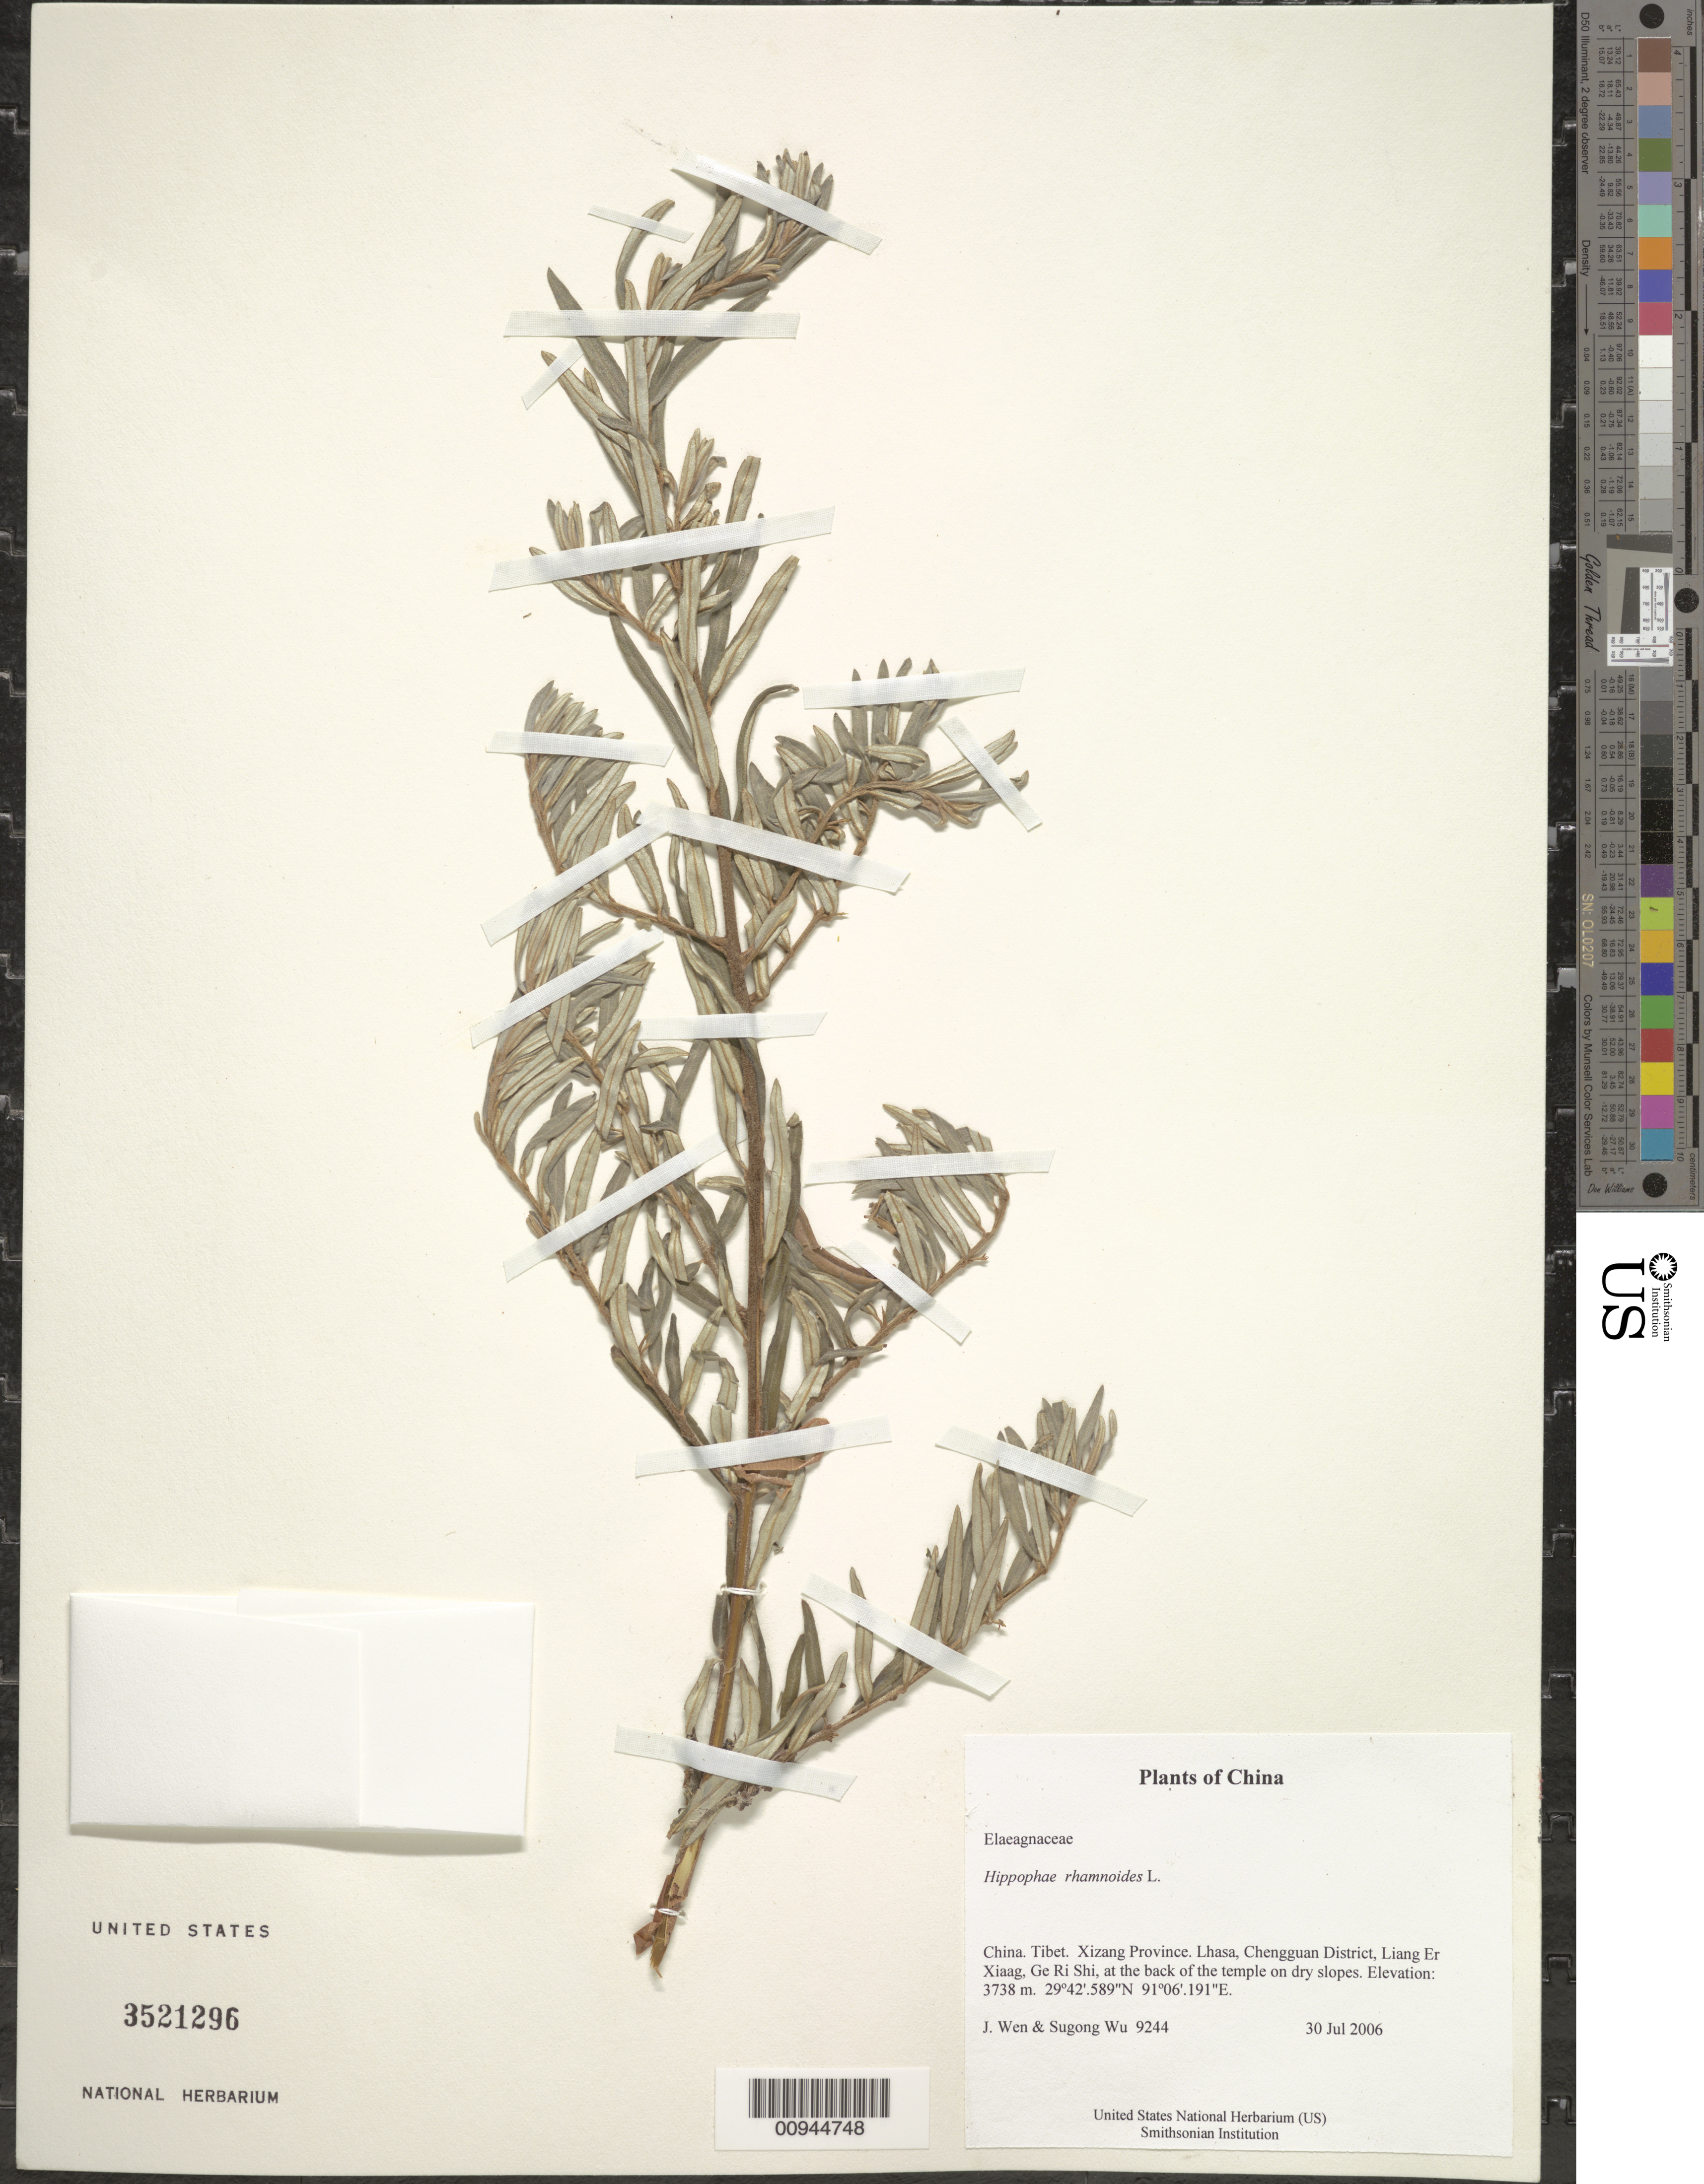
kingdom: Plantae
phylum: Tracheophyta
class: Magnoliopsida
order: Rosales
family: Elaeagnaceae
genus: Hippophae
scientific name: Hippophae rhamnoides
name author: L.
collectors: J. Wen & S. Wu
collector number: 9244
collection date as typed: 30 Jul 2006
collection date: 2006-07-30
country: China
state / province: Xizang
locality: Xizang Province. Lhasa, Chengguan District, Liang Er Xiaag, Ge Ri Shi, at the back of the temple on dry slopes.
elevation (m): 3738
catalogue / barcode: US 3521296